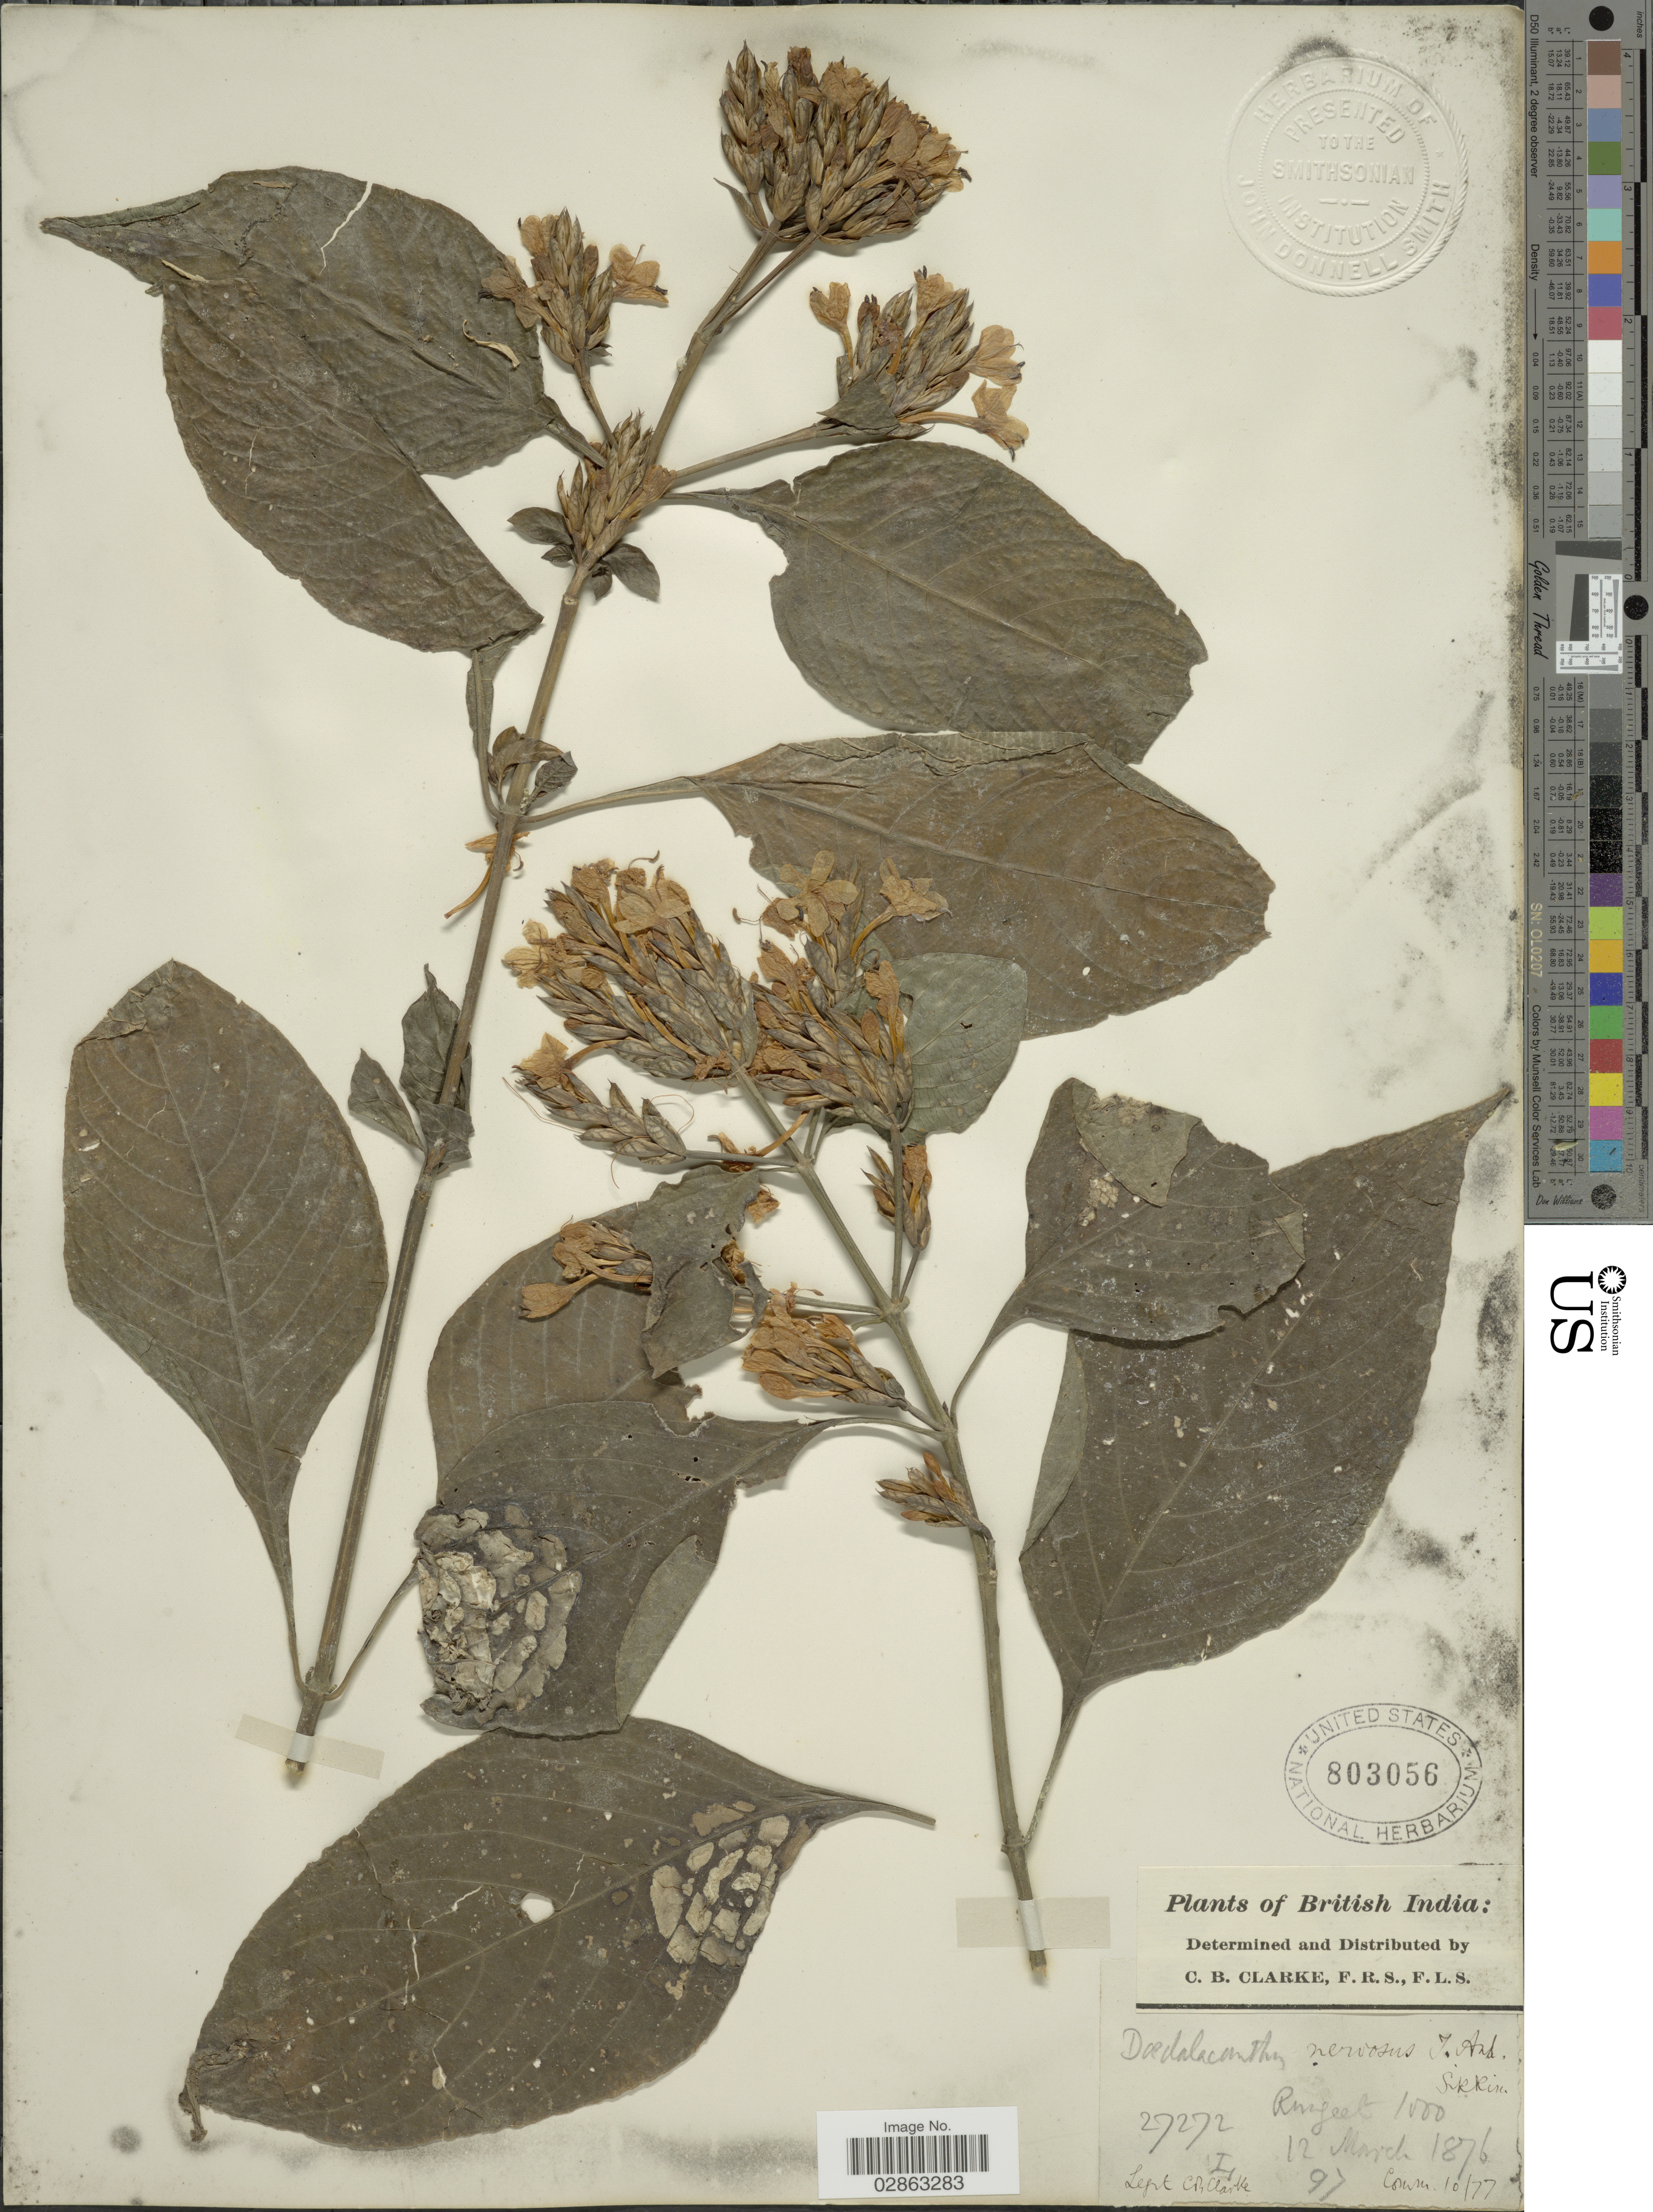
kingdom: Plantae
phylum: Tracheophyta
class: Magnoliopsida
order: Lamiales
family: Acanthaceae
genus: Eranthemum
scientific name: Eranthemum pulchellum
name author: Andrews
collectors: C. B. Clarke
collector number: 27272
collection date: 1876-03-12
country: India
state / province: Sikkim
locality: British India. Runjeet.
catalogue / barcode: US 803056